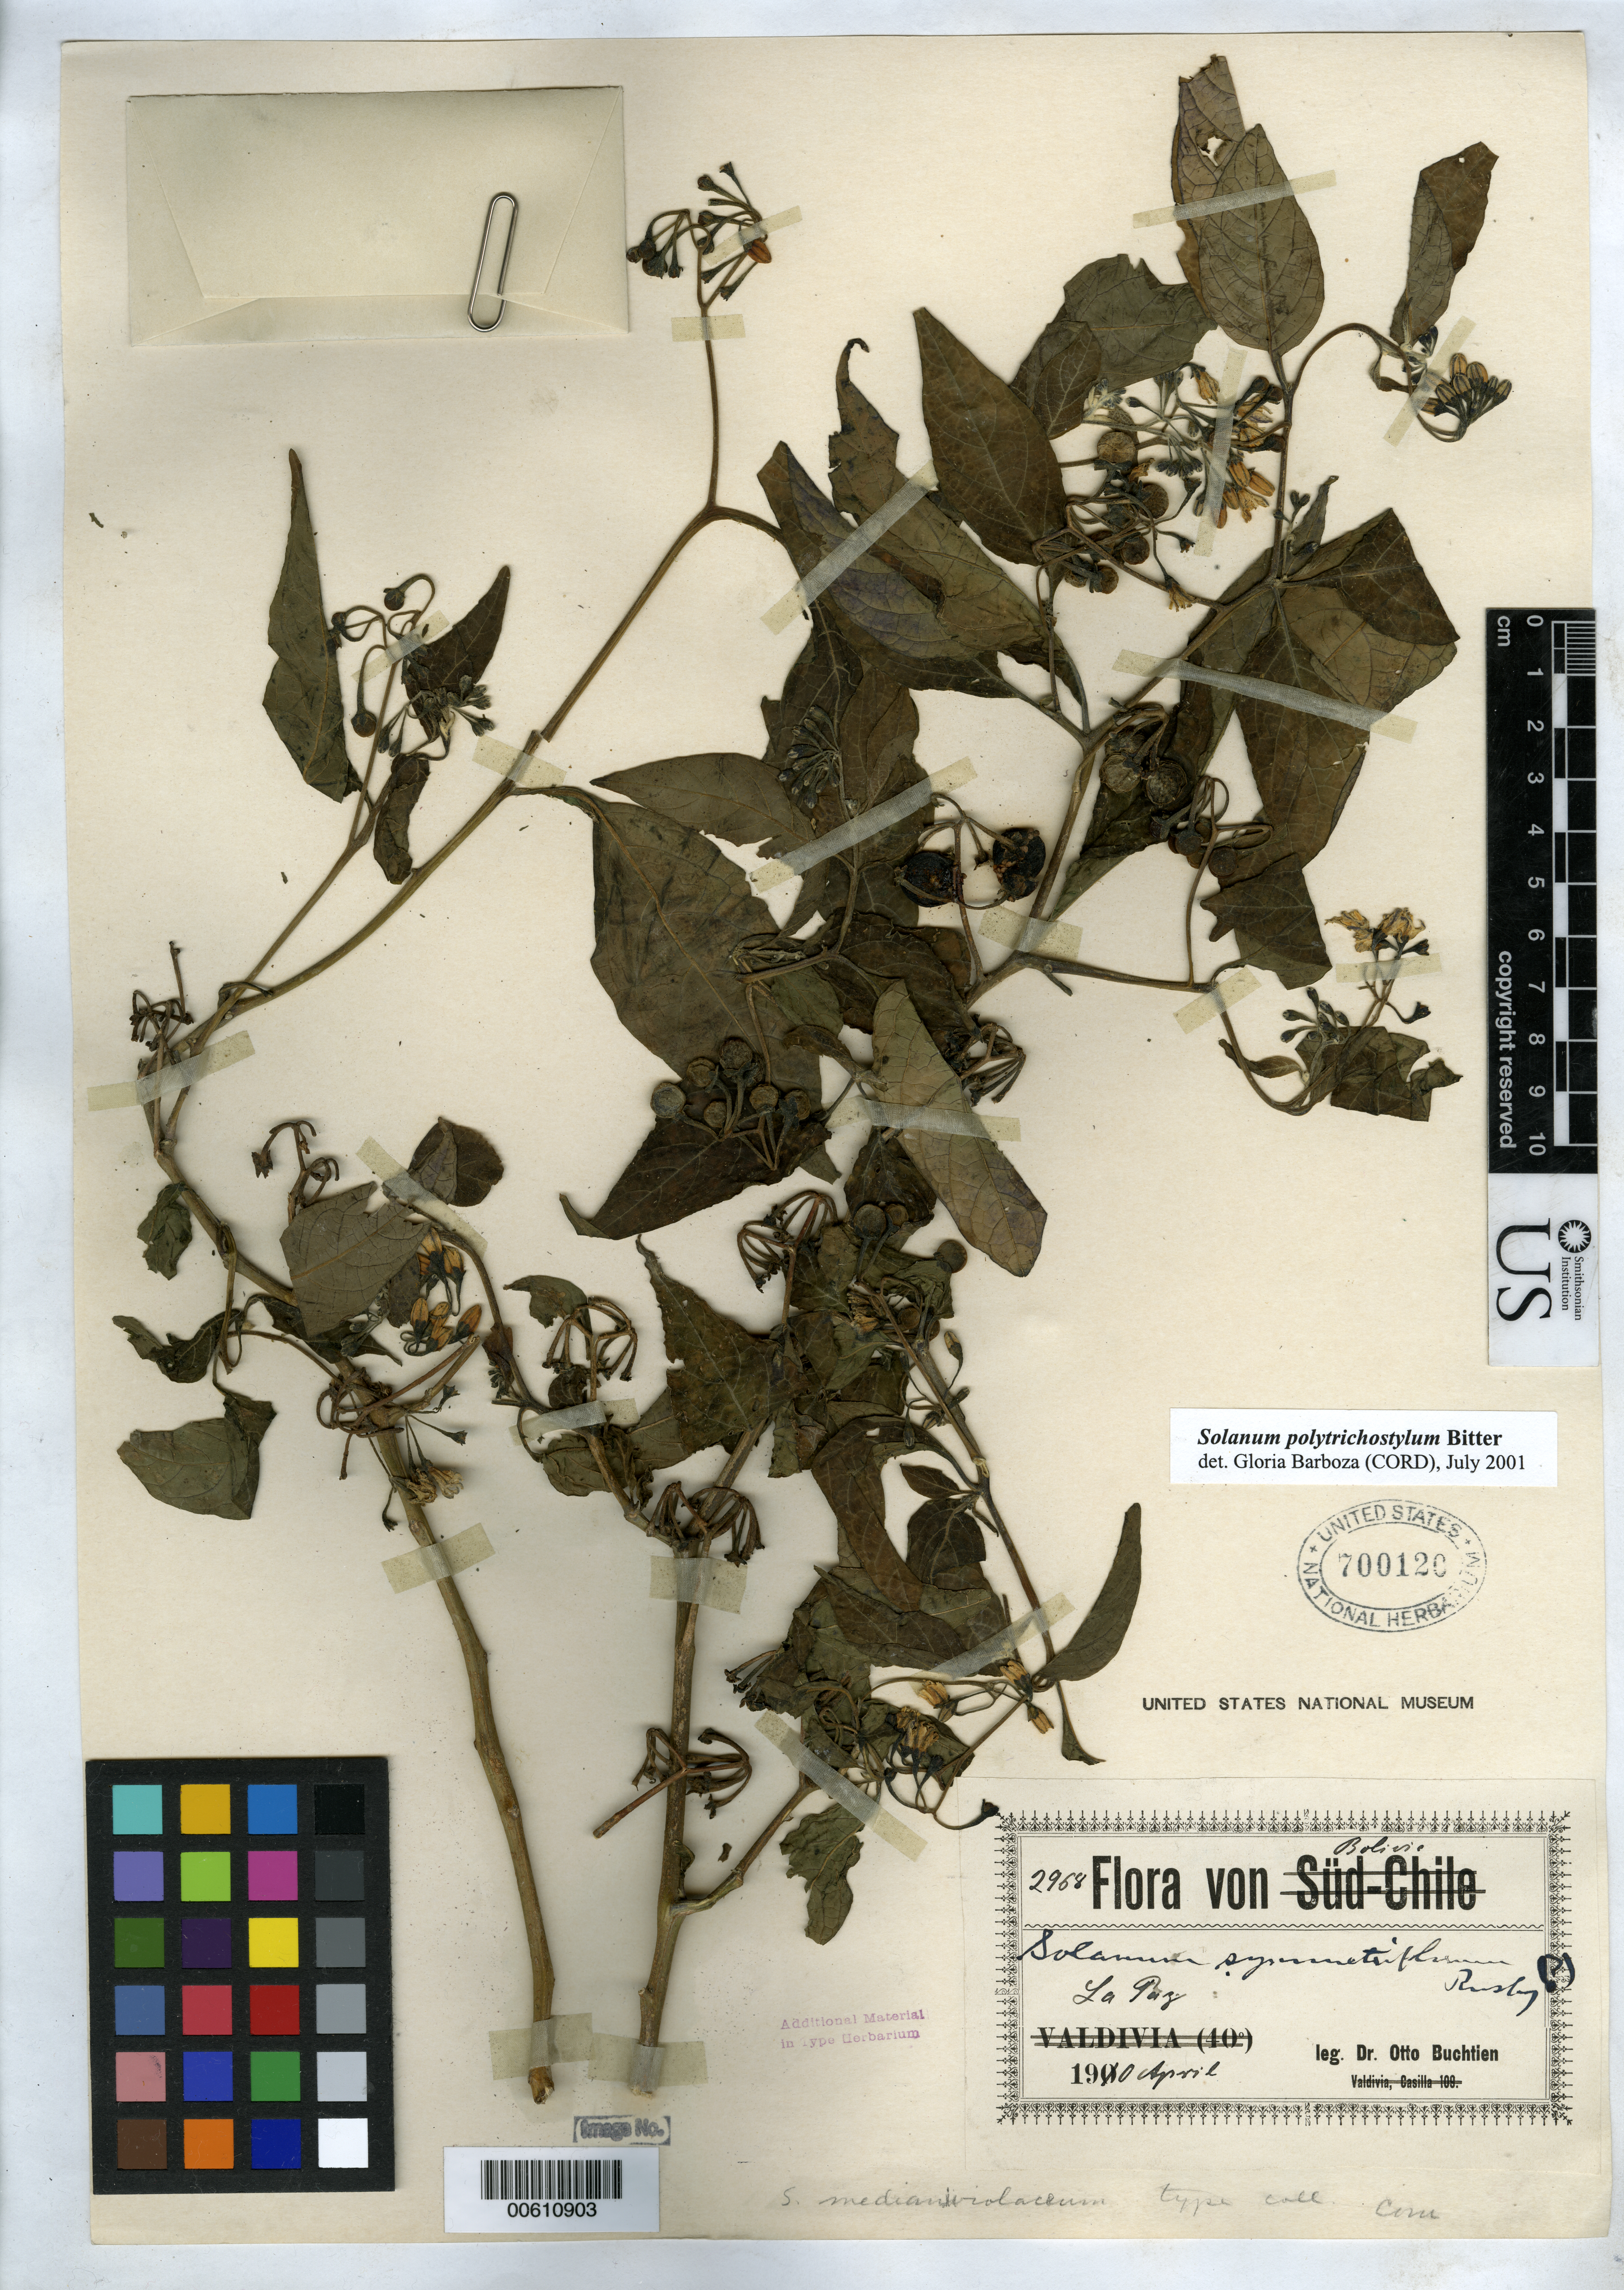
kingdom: Plantae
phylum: Tracheophyta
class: Magnoliopsida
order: Solanales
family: Solanaceae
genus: Solanum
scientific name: Solanum medianiviolaceum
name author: Bitter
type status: Isotype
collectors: O. Buchtien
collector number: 2968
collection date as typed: Apr 1910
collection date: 1910-04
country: Bolivia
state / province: La Paz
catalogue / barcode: US 700120